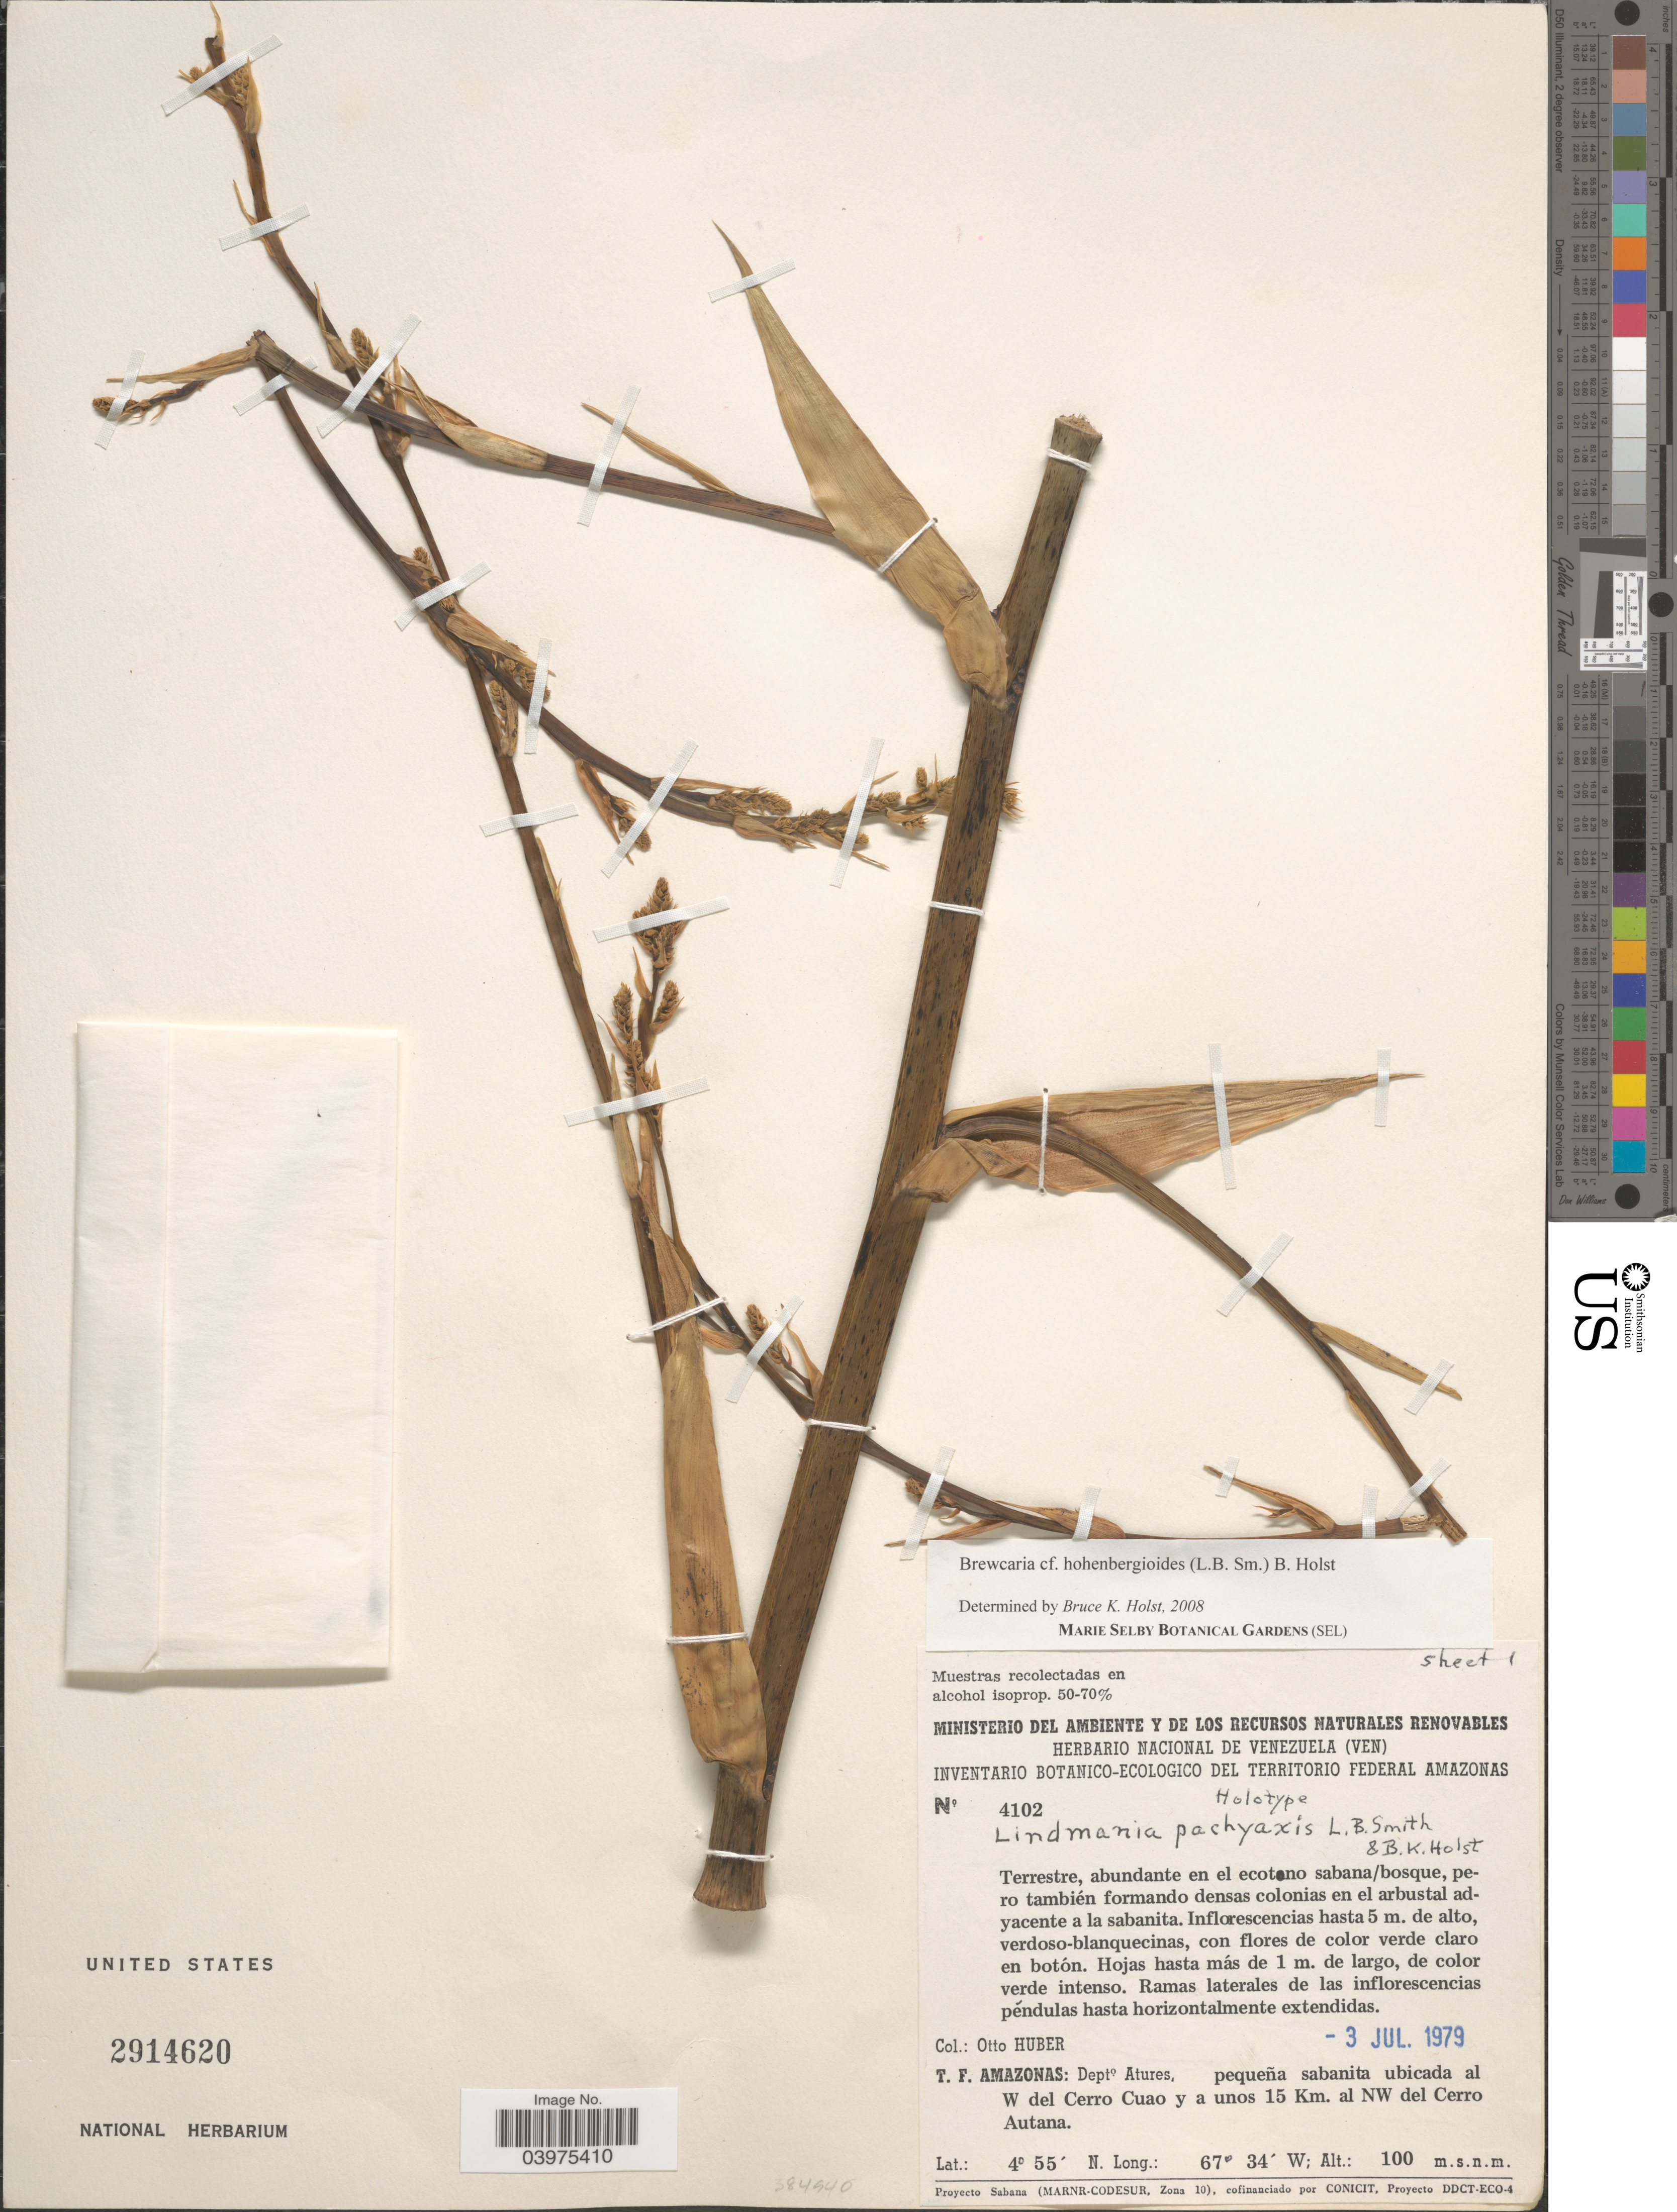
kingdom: Plantae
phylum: Tracheophyta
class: Liliopsida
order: Poales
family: Bromeliaceae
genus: Brewcaria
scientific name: Brewcaria hohenbergioides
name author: (L.B. Sm.) B. Holst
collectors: O. Huber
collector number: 4102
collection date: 1979-07-03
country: Venezuela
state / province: Amazonas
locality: T. F. Amazonas: Depto Atures, pequeña sabanita ubicada al W del Cerro Cuao y a unos 15 Km. al NW del Cerro Autana.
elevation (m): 100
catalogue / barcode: US 2914620